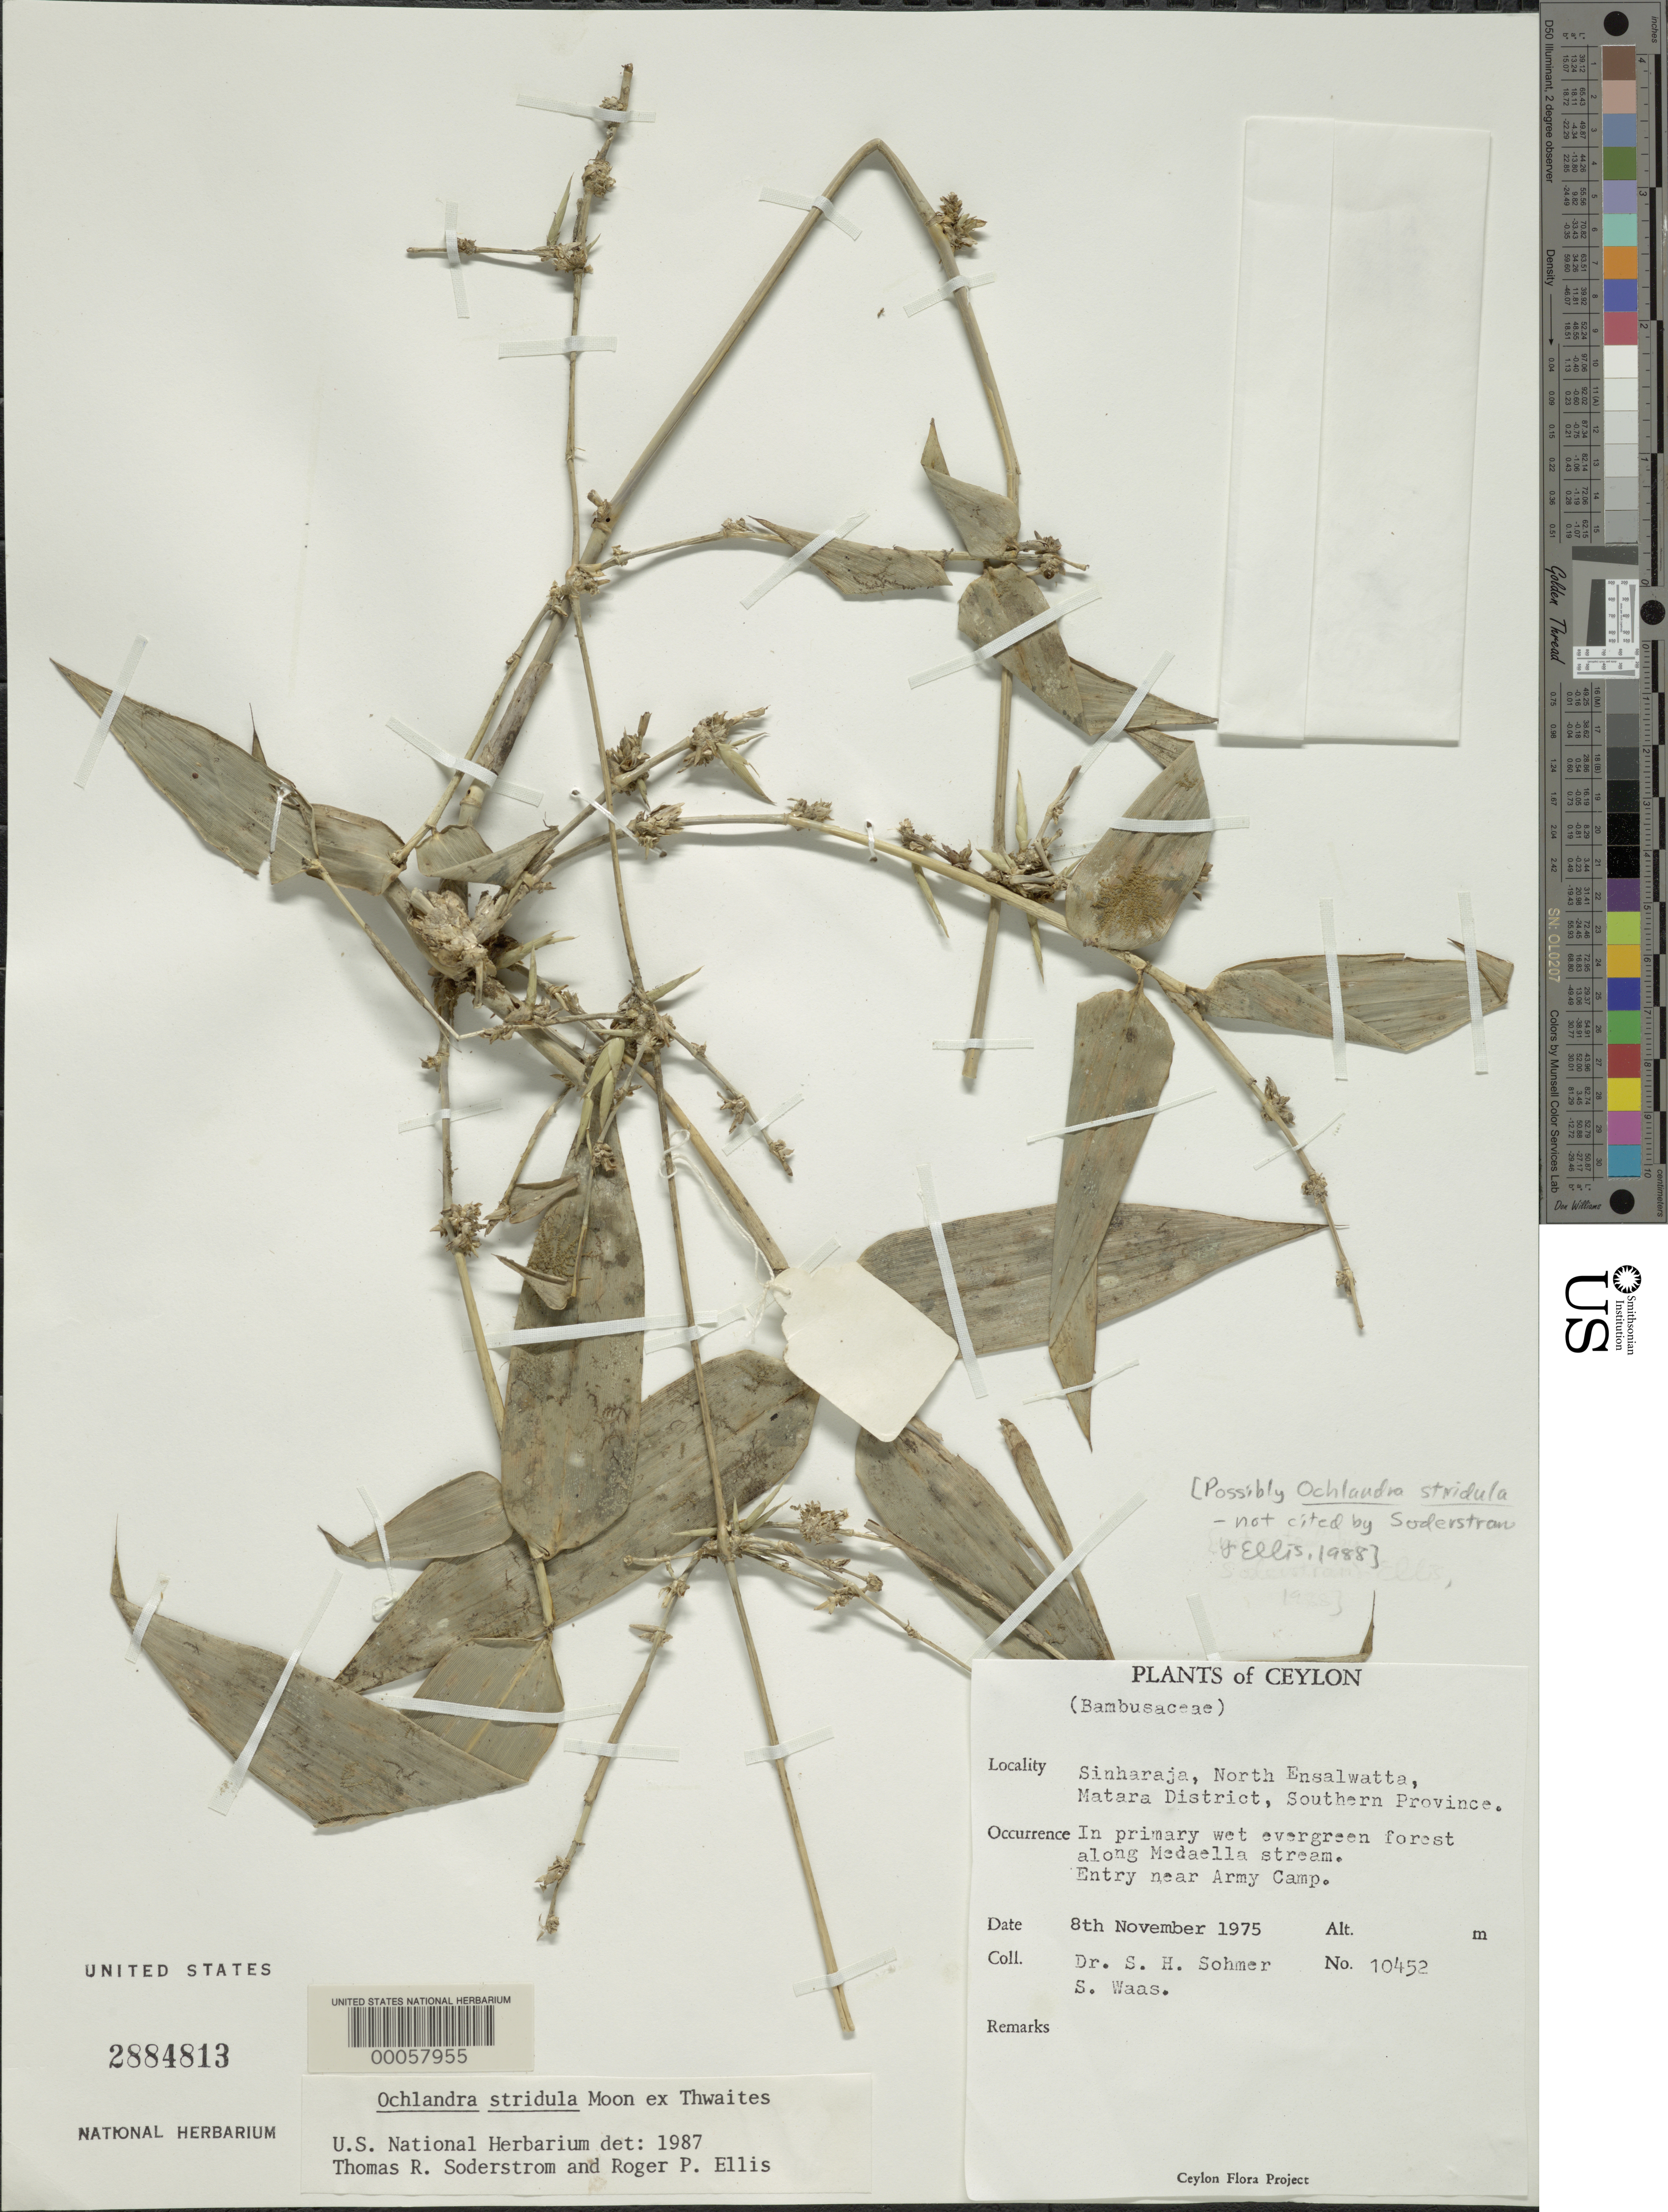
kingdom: Plantae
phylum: Tracheophyta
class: Liliopsida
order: Poales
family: Poaceae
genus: Ochlandra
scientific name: Ochlandra stridula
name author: Moon ex Thwaites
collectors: S. H. Sohmer & S. Waas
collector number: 10452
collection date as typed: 08 Nov 1975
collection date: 1975-11-08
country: Sri Lanka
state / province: Southern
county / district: Matara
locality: Sinharaja, north ensalwatta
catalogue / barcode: US 2884813